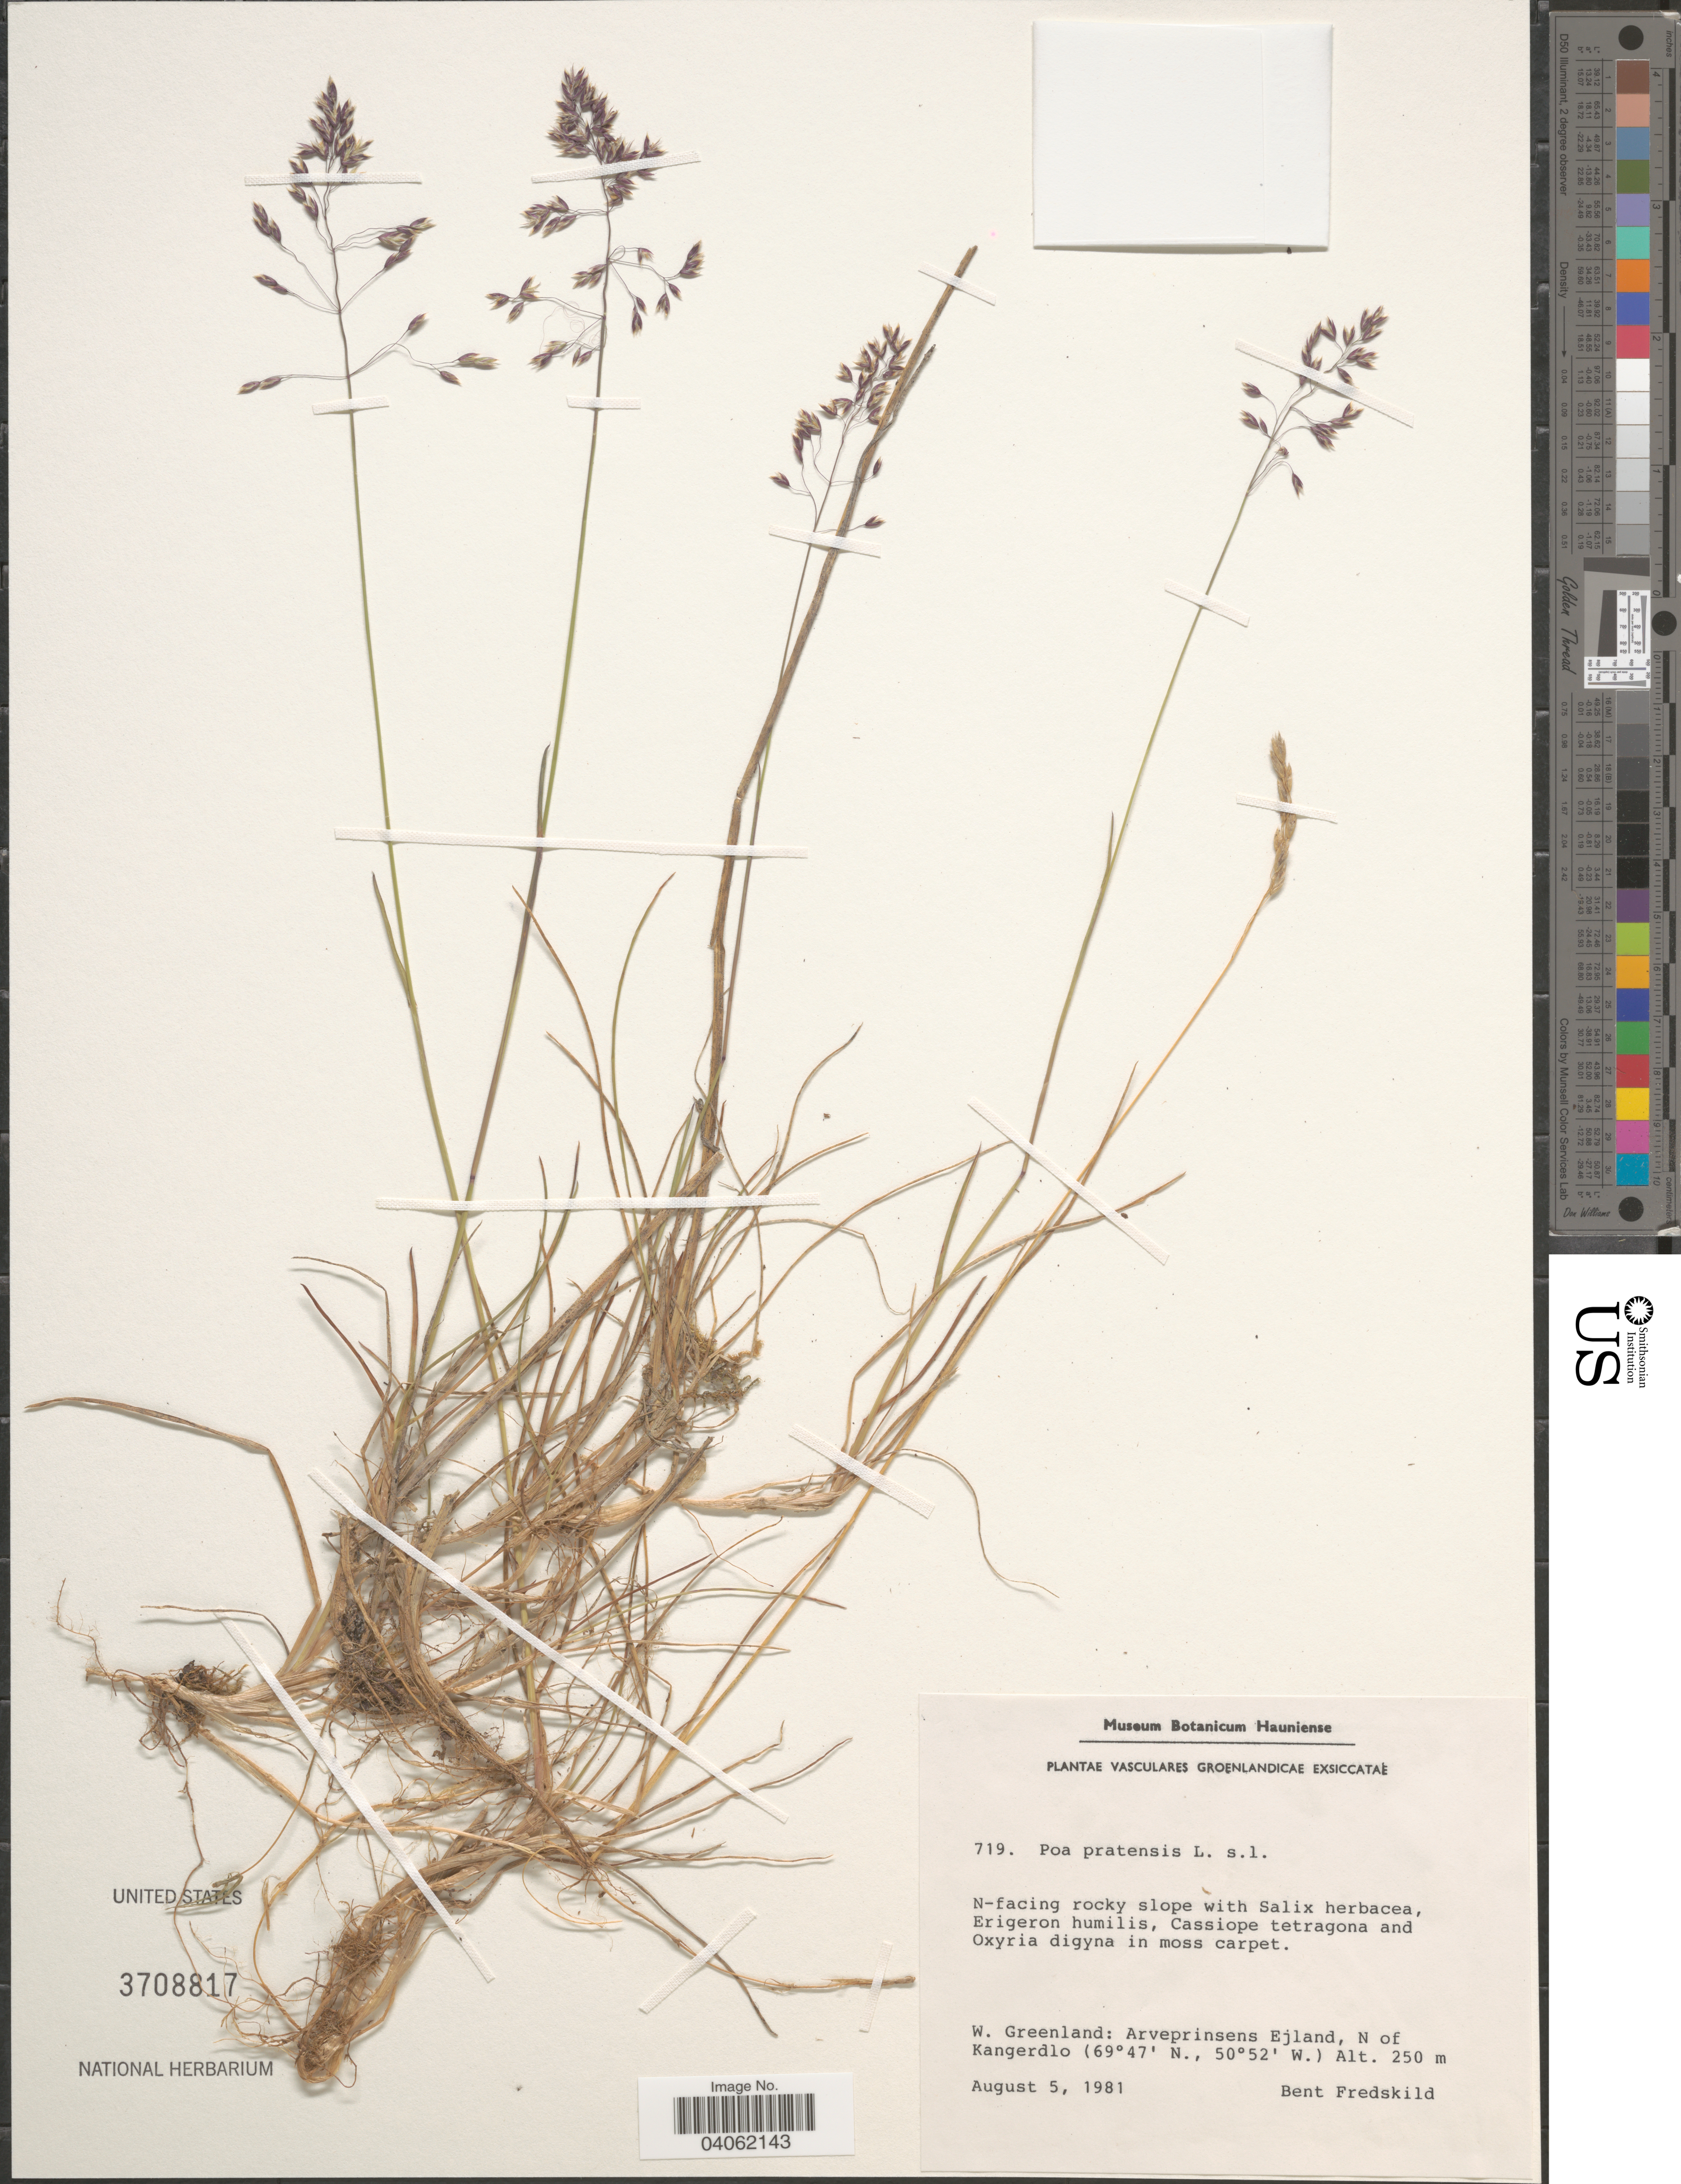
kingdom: Plantae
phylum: Tracheophyta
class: Liliopsida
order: Poales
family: Poaceae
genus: Poa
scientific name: Poa pratensis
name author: L.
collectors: B. Fredskild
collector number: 719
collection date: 1981-08-05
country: Greenland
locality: Groenlandicae. N-facing rocky slope. W. Greenland: Arveprinsens Ejland, N of Kangerdlo.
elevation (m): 250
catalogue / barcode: US 3708817